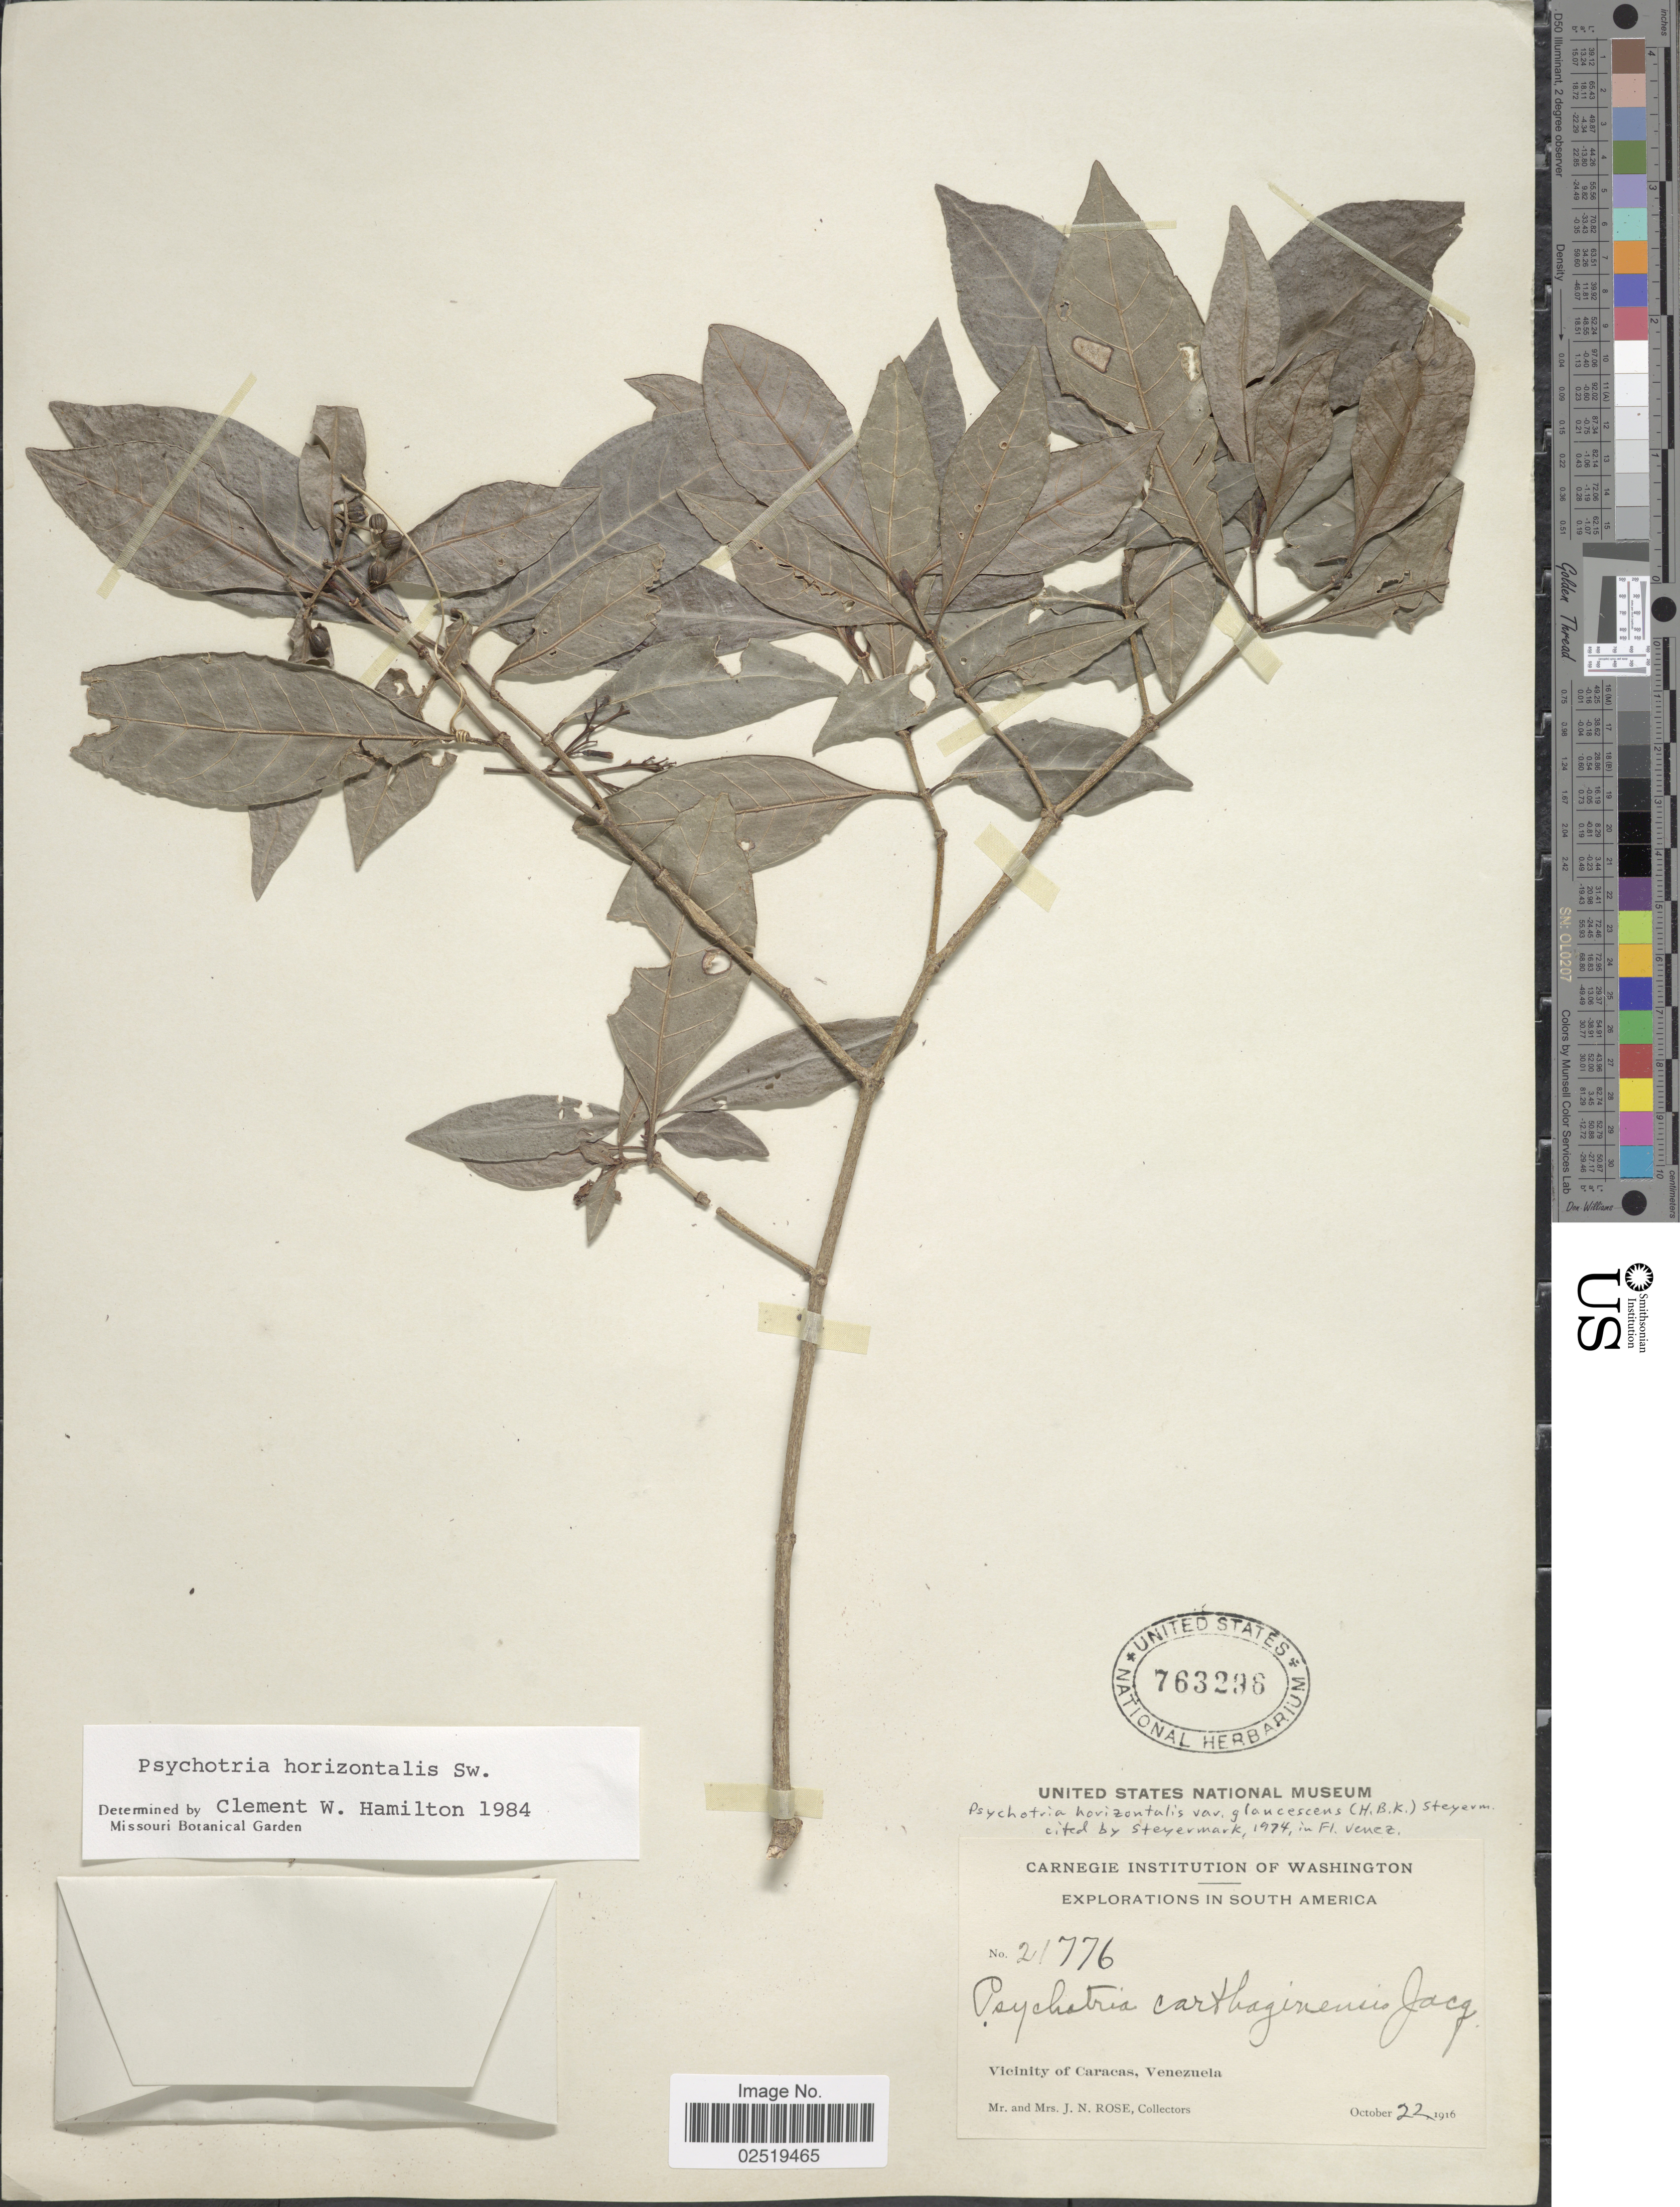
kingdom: Plantae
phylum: Tracheophyta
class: Magnoliopsida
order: Gentianales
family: Rubiaceae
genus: Psychotria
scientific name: Psychotria horizontalis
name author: Sw.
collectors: J. N. Rose & L. B. Rose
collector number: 21776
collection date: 1916-10-22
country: Venezuela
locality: Vicinity of Caracas.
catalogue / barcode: US 763296